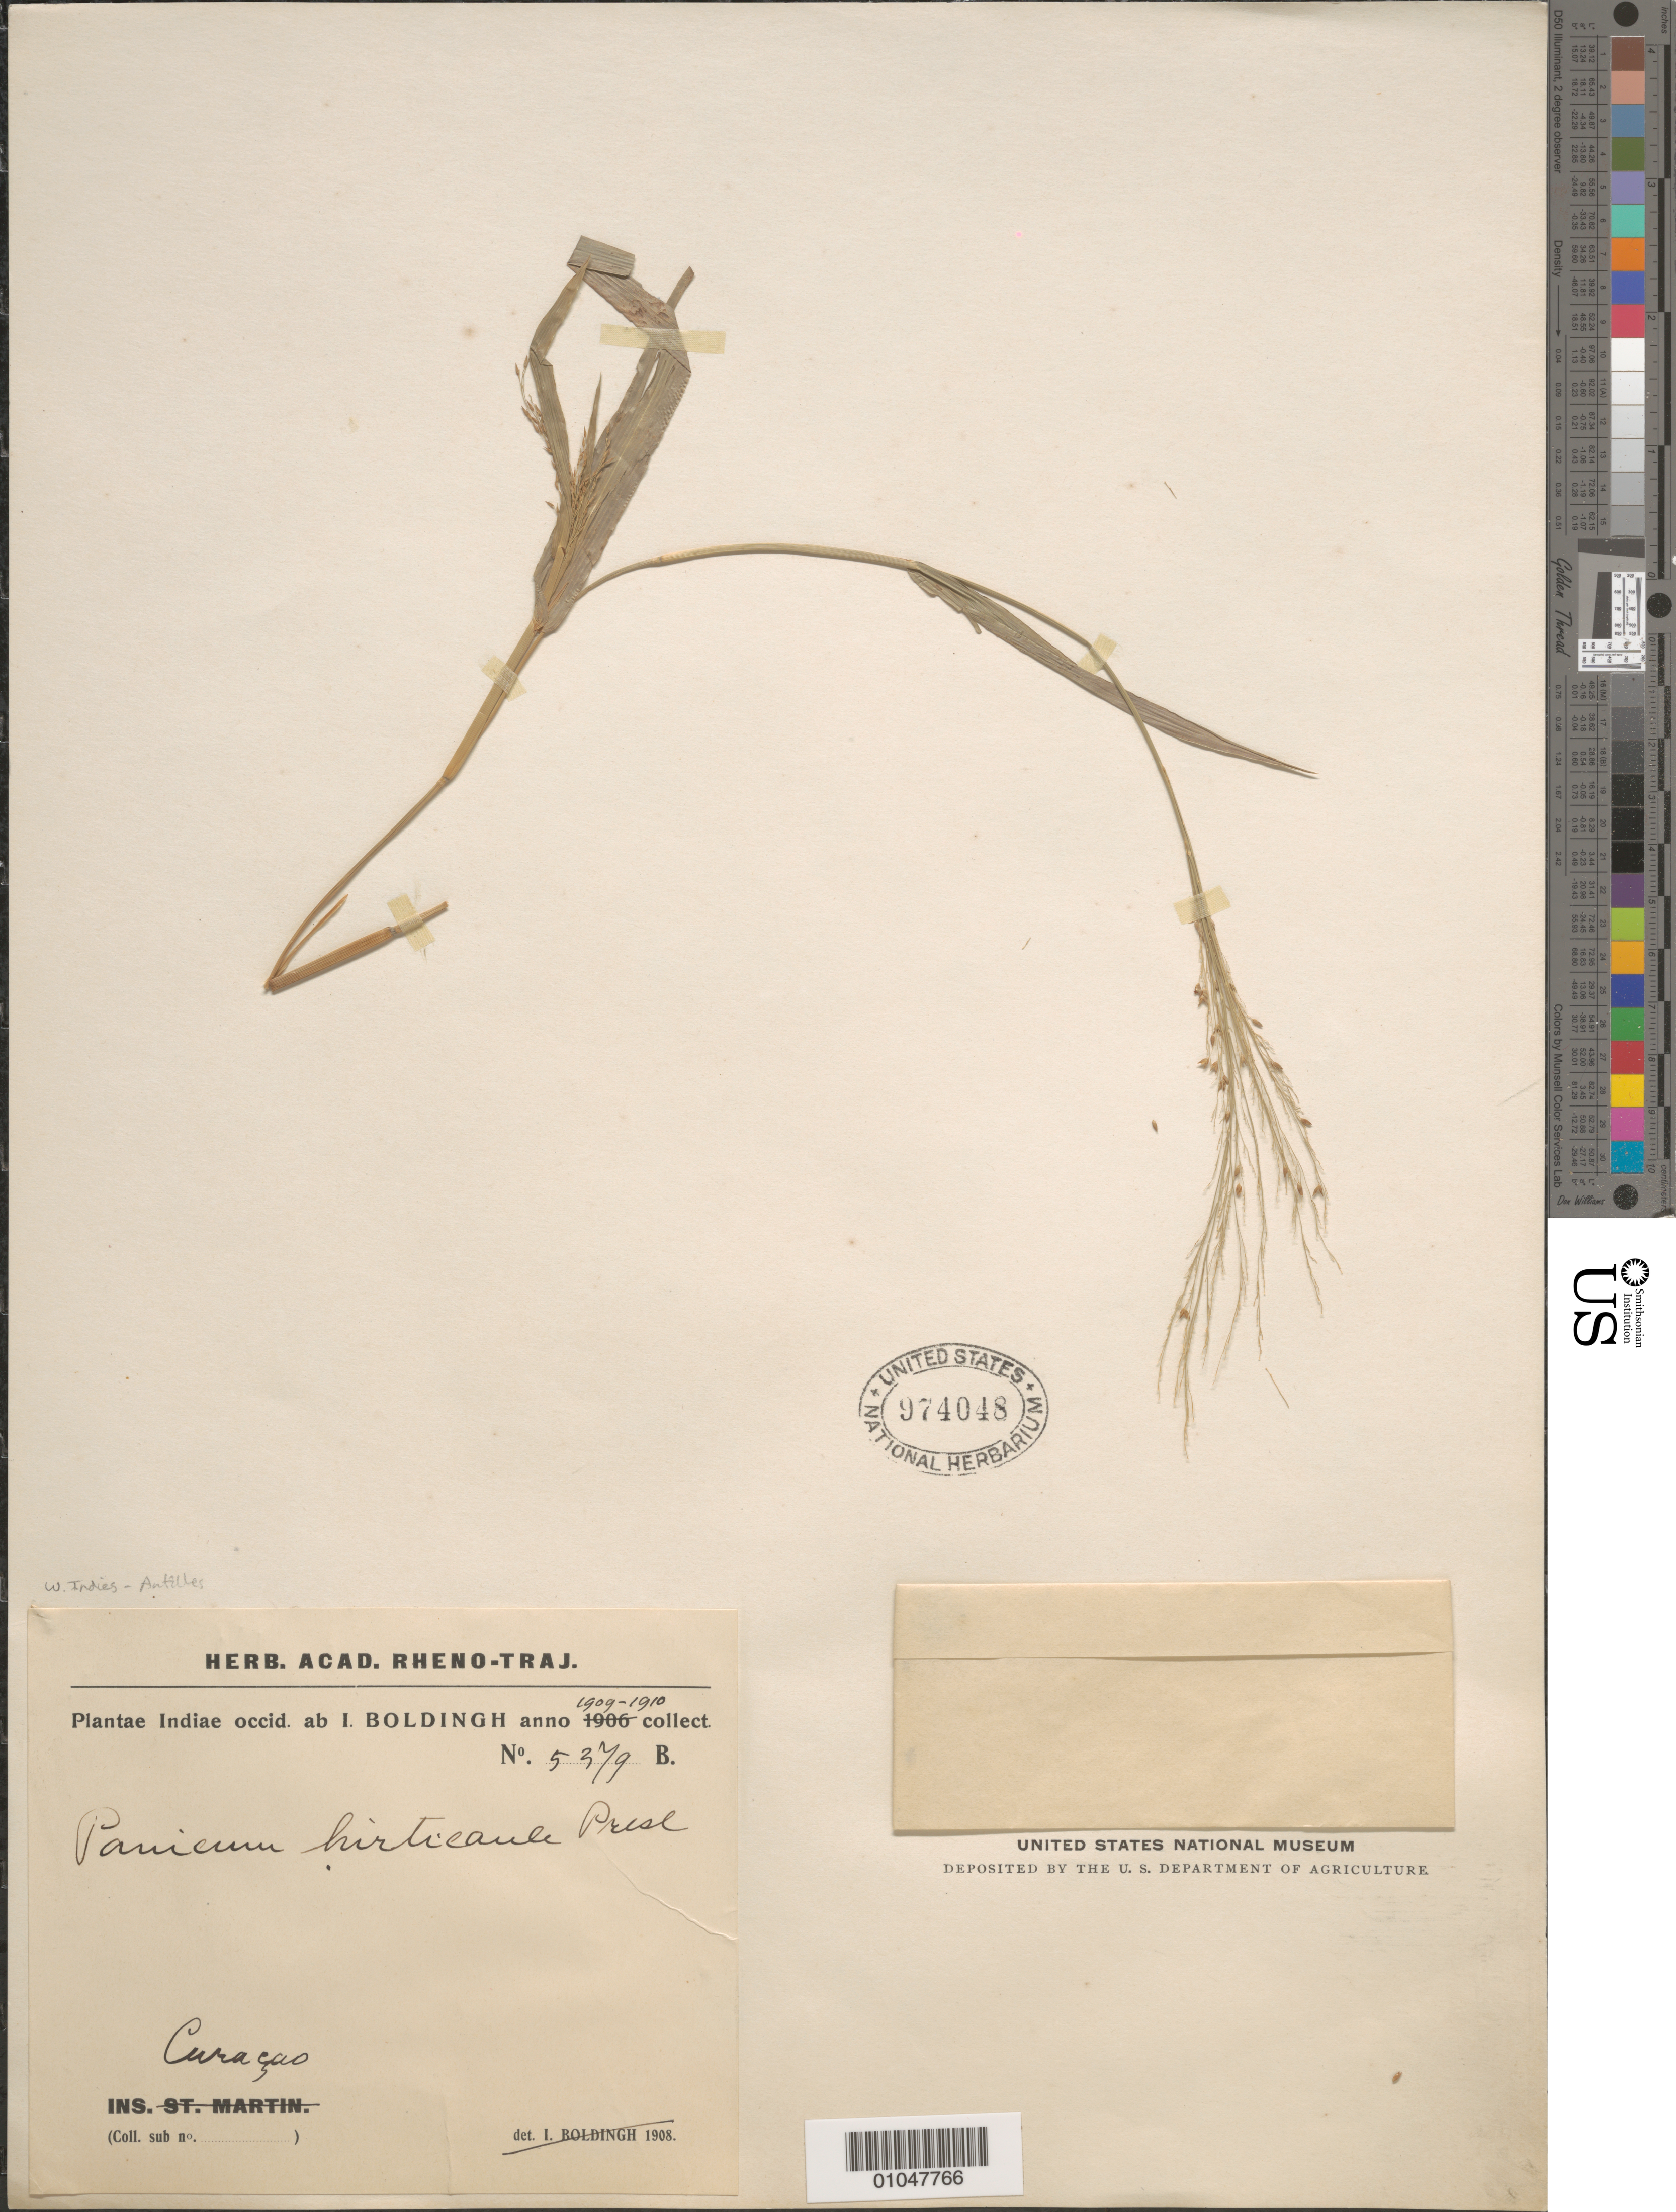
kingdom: Plantae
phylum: Tracheophyta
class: Liliopsida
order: Poales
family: Poaceae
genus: Panicum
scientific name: Panicum hirticaule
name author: J. Presl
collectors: I. Boldingh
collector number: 5379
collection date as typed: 1909 to -- --- 1910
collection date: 1909/1910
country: Curaçao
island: Curaçao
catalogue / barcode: US 974048